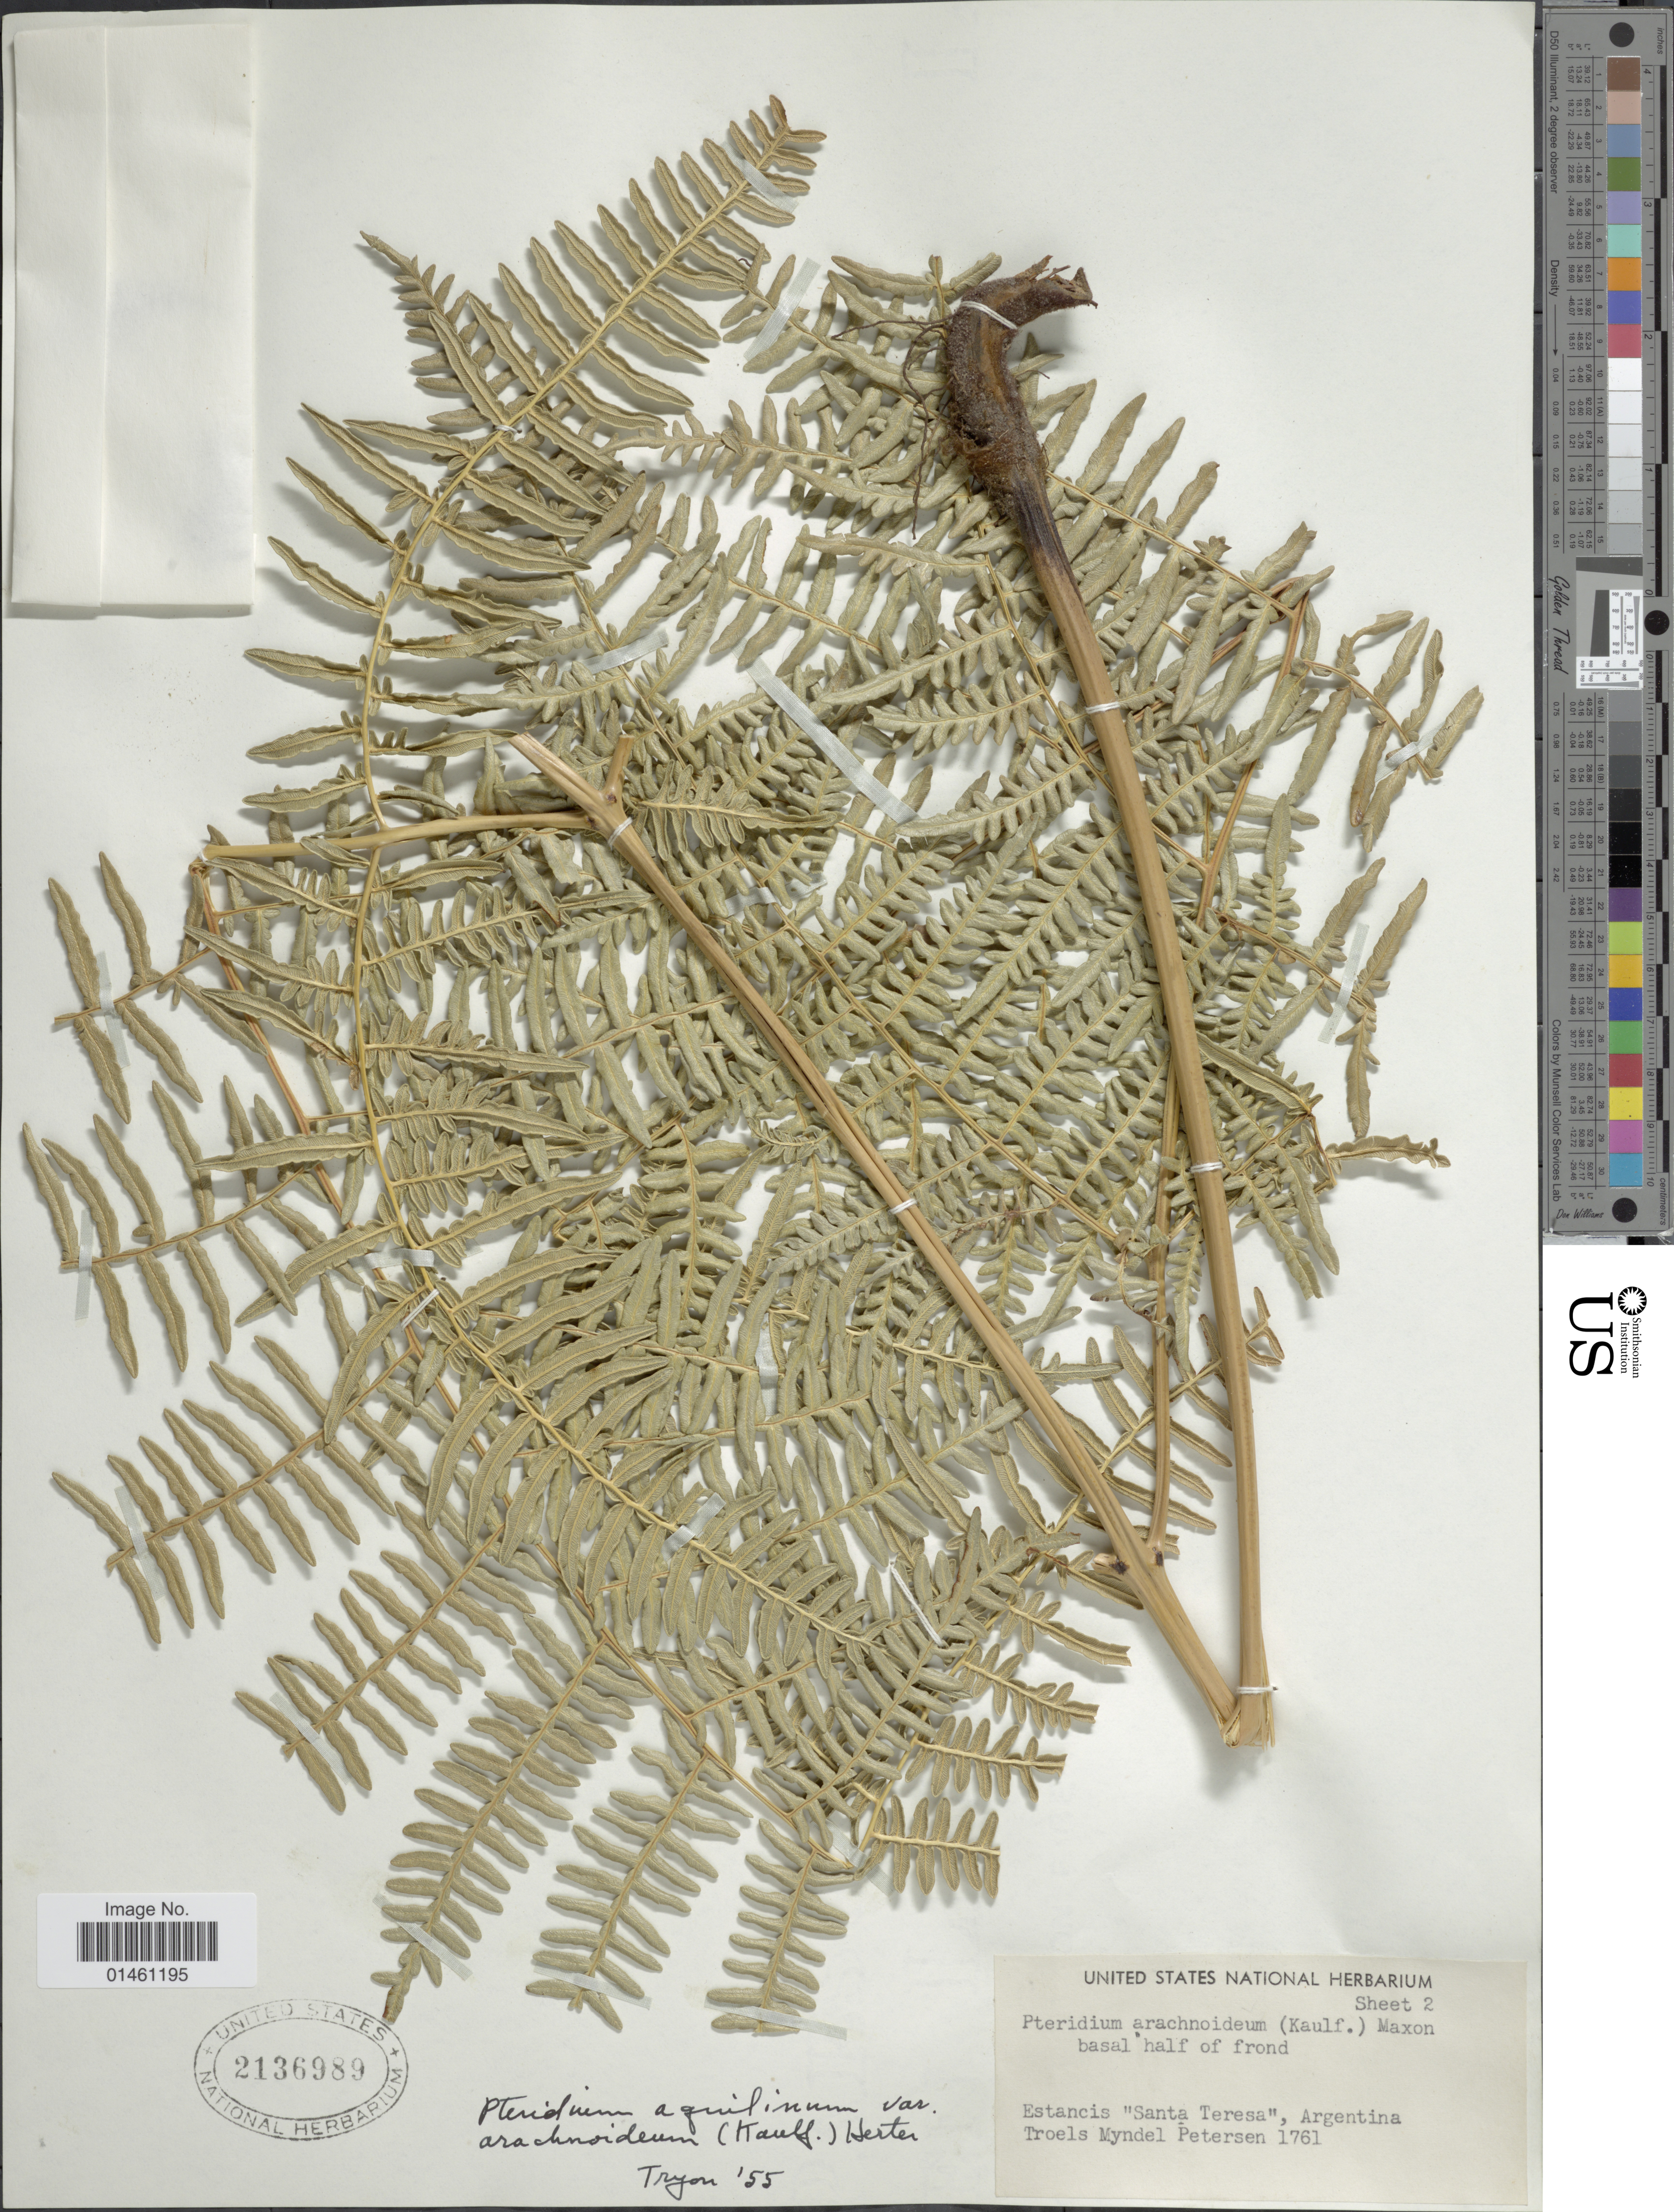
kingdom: Plantae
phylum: Tracheophyta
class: Polypodiopsida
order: Polypodiales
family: Dennstaedtiaceae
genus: Pteridium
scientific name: Pteridium arachnoideum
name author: (Kaulf.) Maxon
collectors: T. M. Petersen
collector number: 1761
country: Argentina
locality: Estancis "Santa Teresa", Argentina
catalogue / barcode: US 2136989